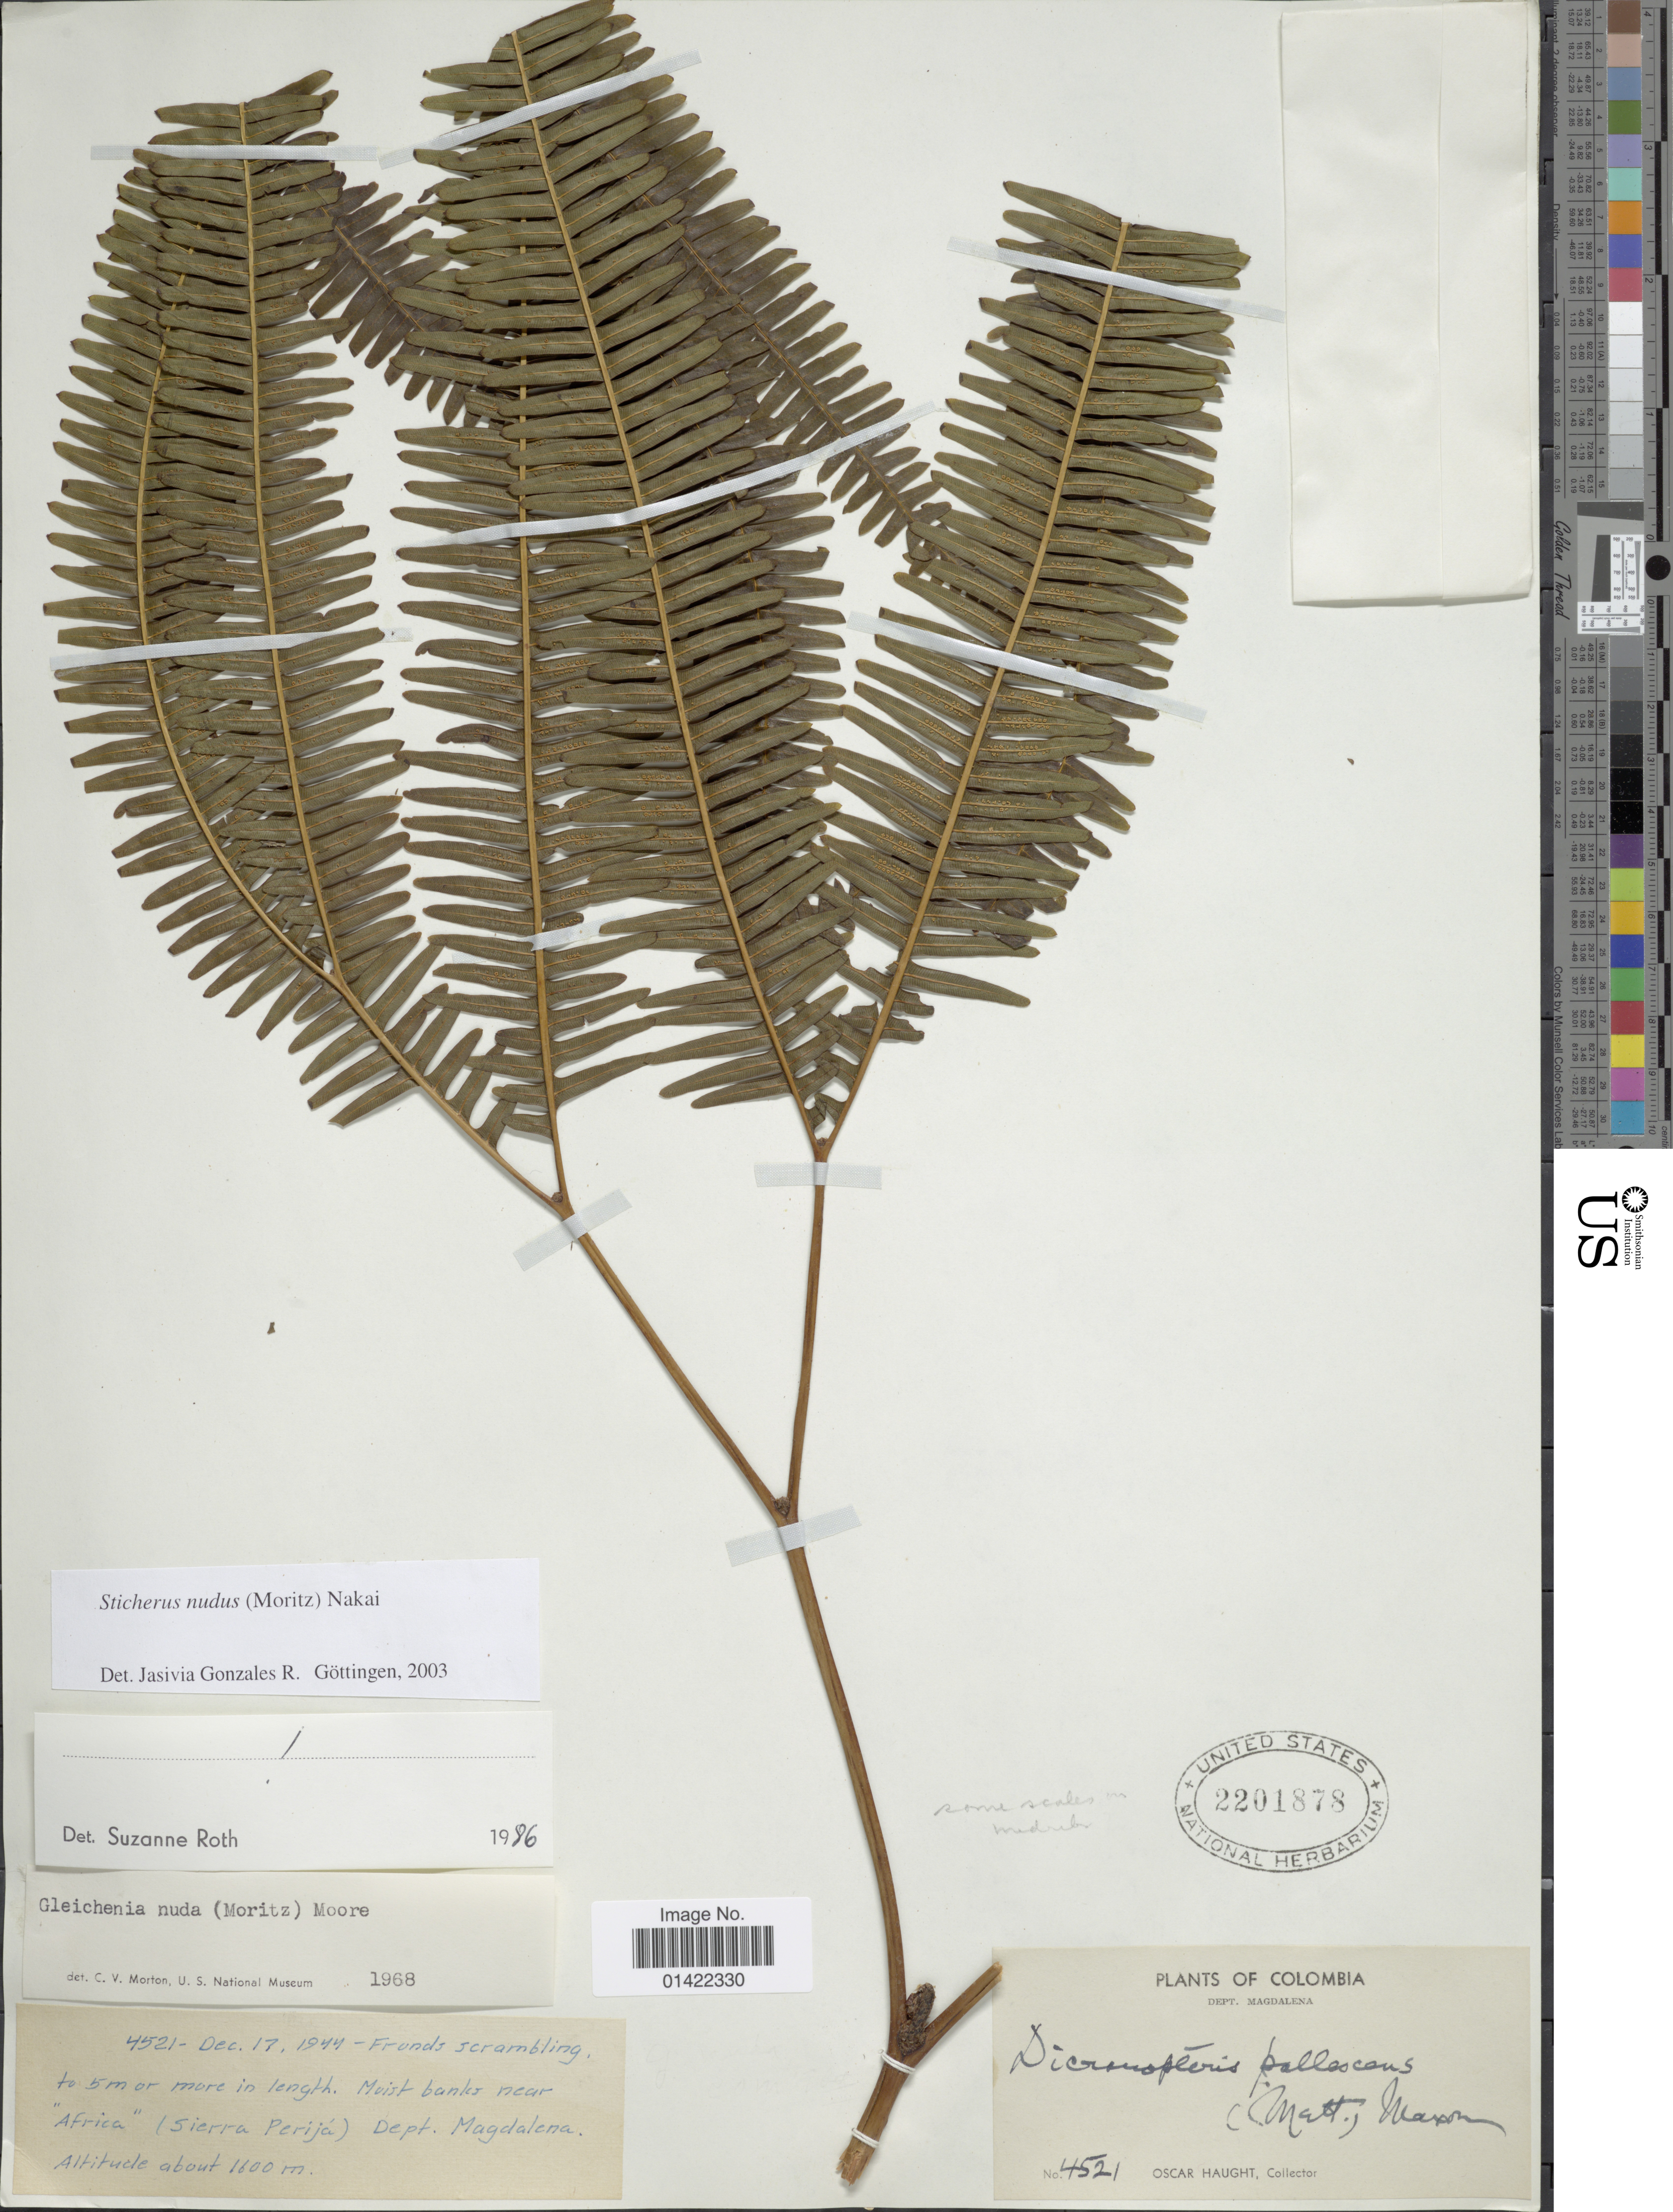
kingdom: Plantae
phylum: Tracheophyta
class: Polypodiopsida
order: Gleicheniales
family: Gleicheniaceae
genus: Sticherus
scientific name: Sticherus nudus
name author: (Moritz ex Reichardt) Nakai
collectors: O. L. Haught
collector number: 4521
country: Colombia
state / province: Magdalena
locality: Fronds scrambling, moist banks near "Africa" (Sierra Perijá)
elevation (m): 1600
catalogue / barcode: US 2201878